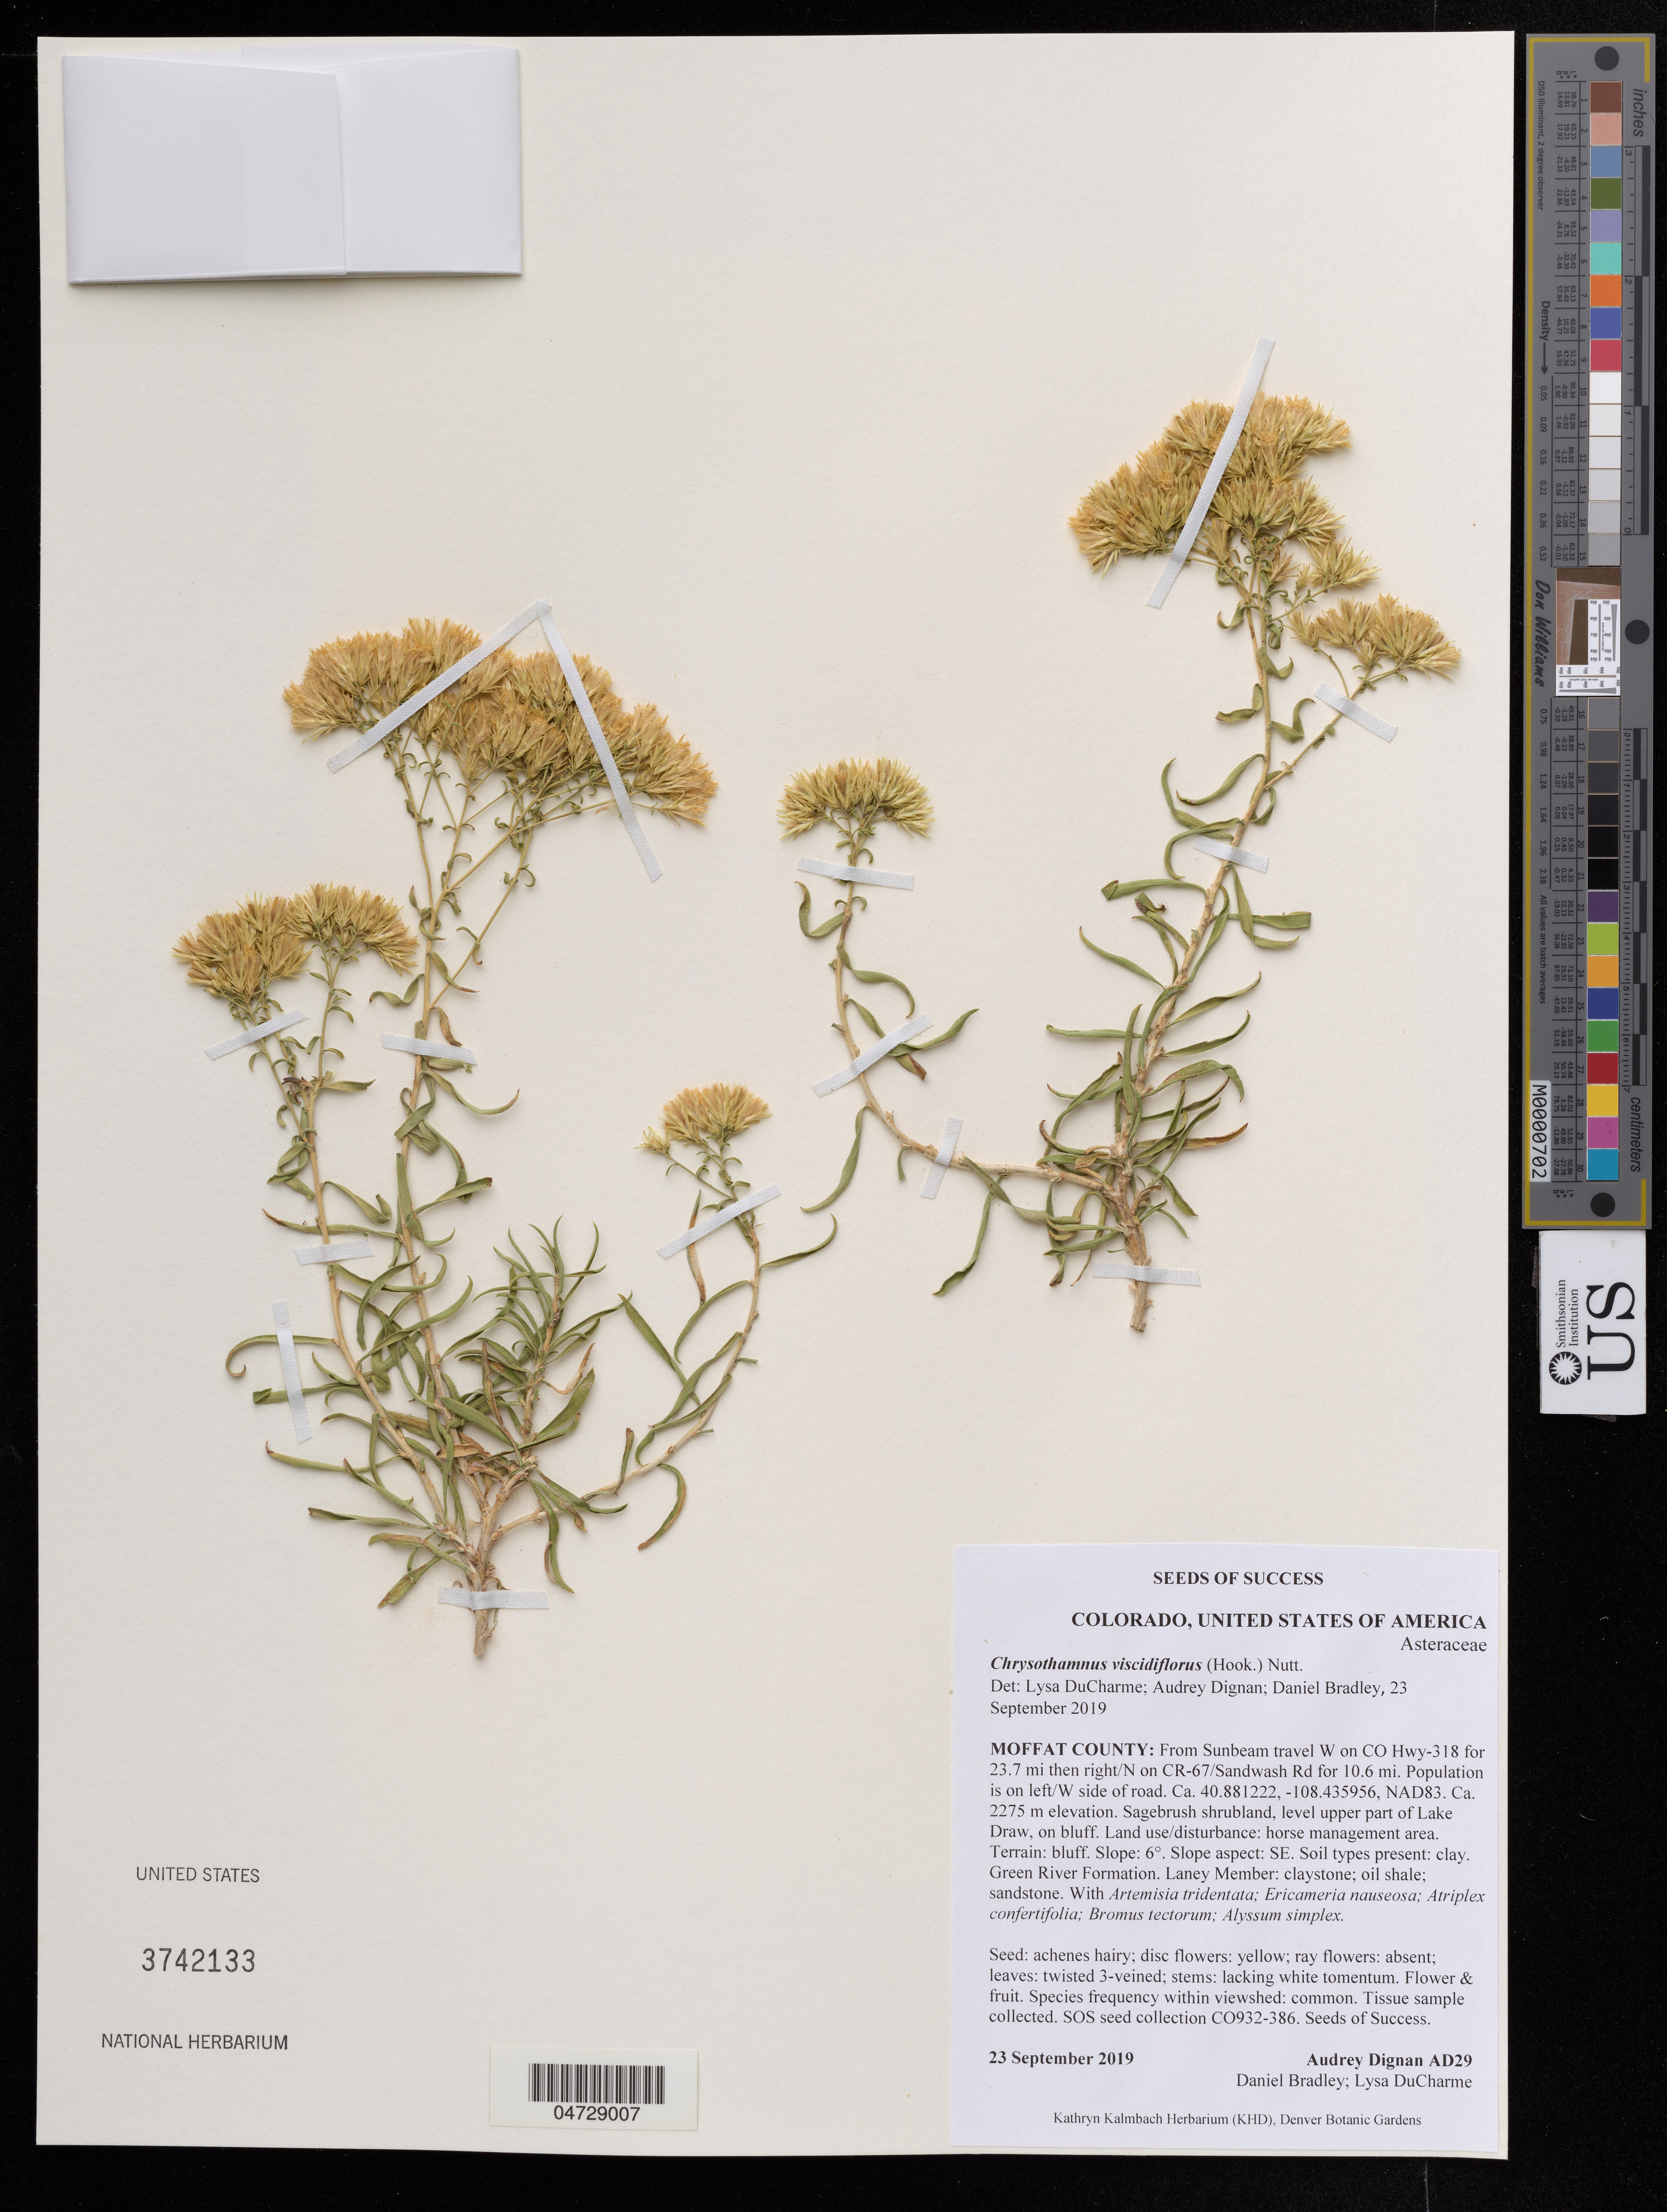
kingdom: Plantae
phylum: Tracheophyta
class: Magnoliopsida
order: Asterales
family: Asteraceae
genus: Chrysothamnus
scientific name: Chrysothamnus viscidiflorus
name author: (Hook.) Nutt.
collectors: A. Dignan, D. Bradley & L. DuCharme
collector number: AD29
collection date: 2019-09-23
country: United States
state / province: Colorado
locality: Moffat County: From Sunbeam travel W on CO Hwy-318 for 23.7 mi then right/N on CR-67/Sandwash Rd for 10.6 mi. Population is on left/W side of road.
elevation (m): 2275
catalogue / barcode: US 3742133